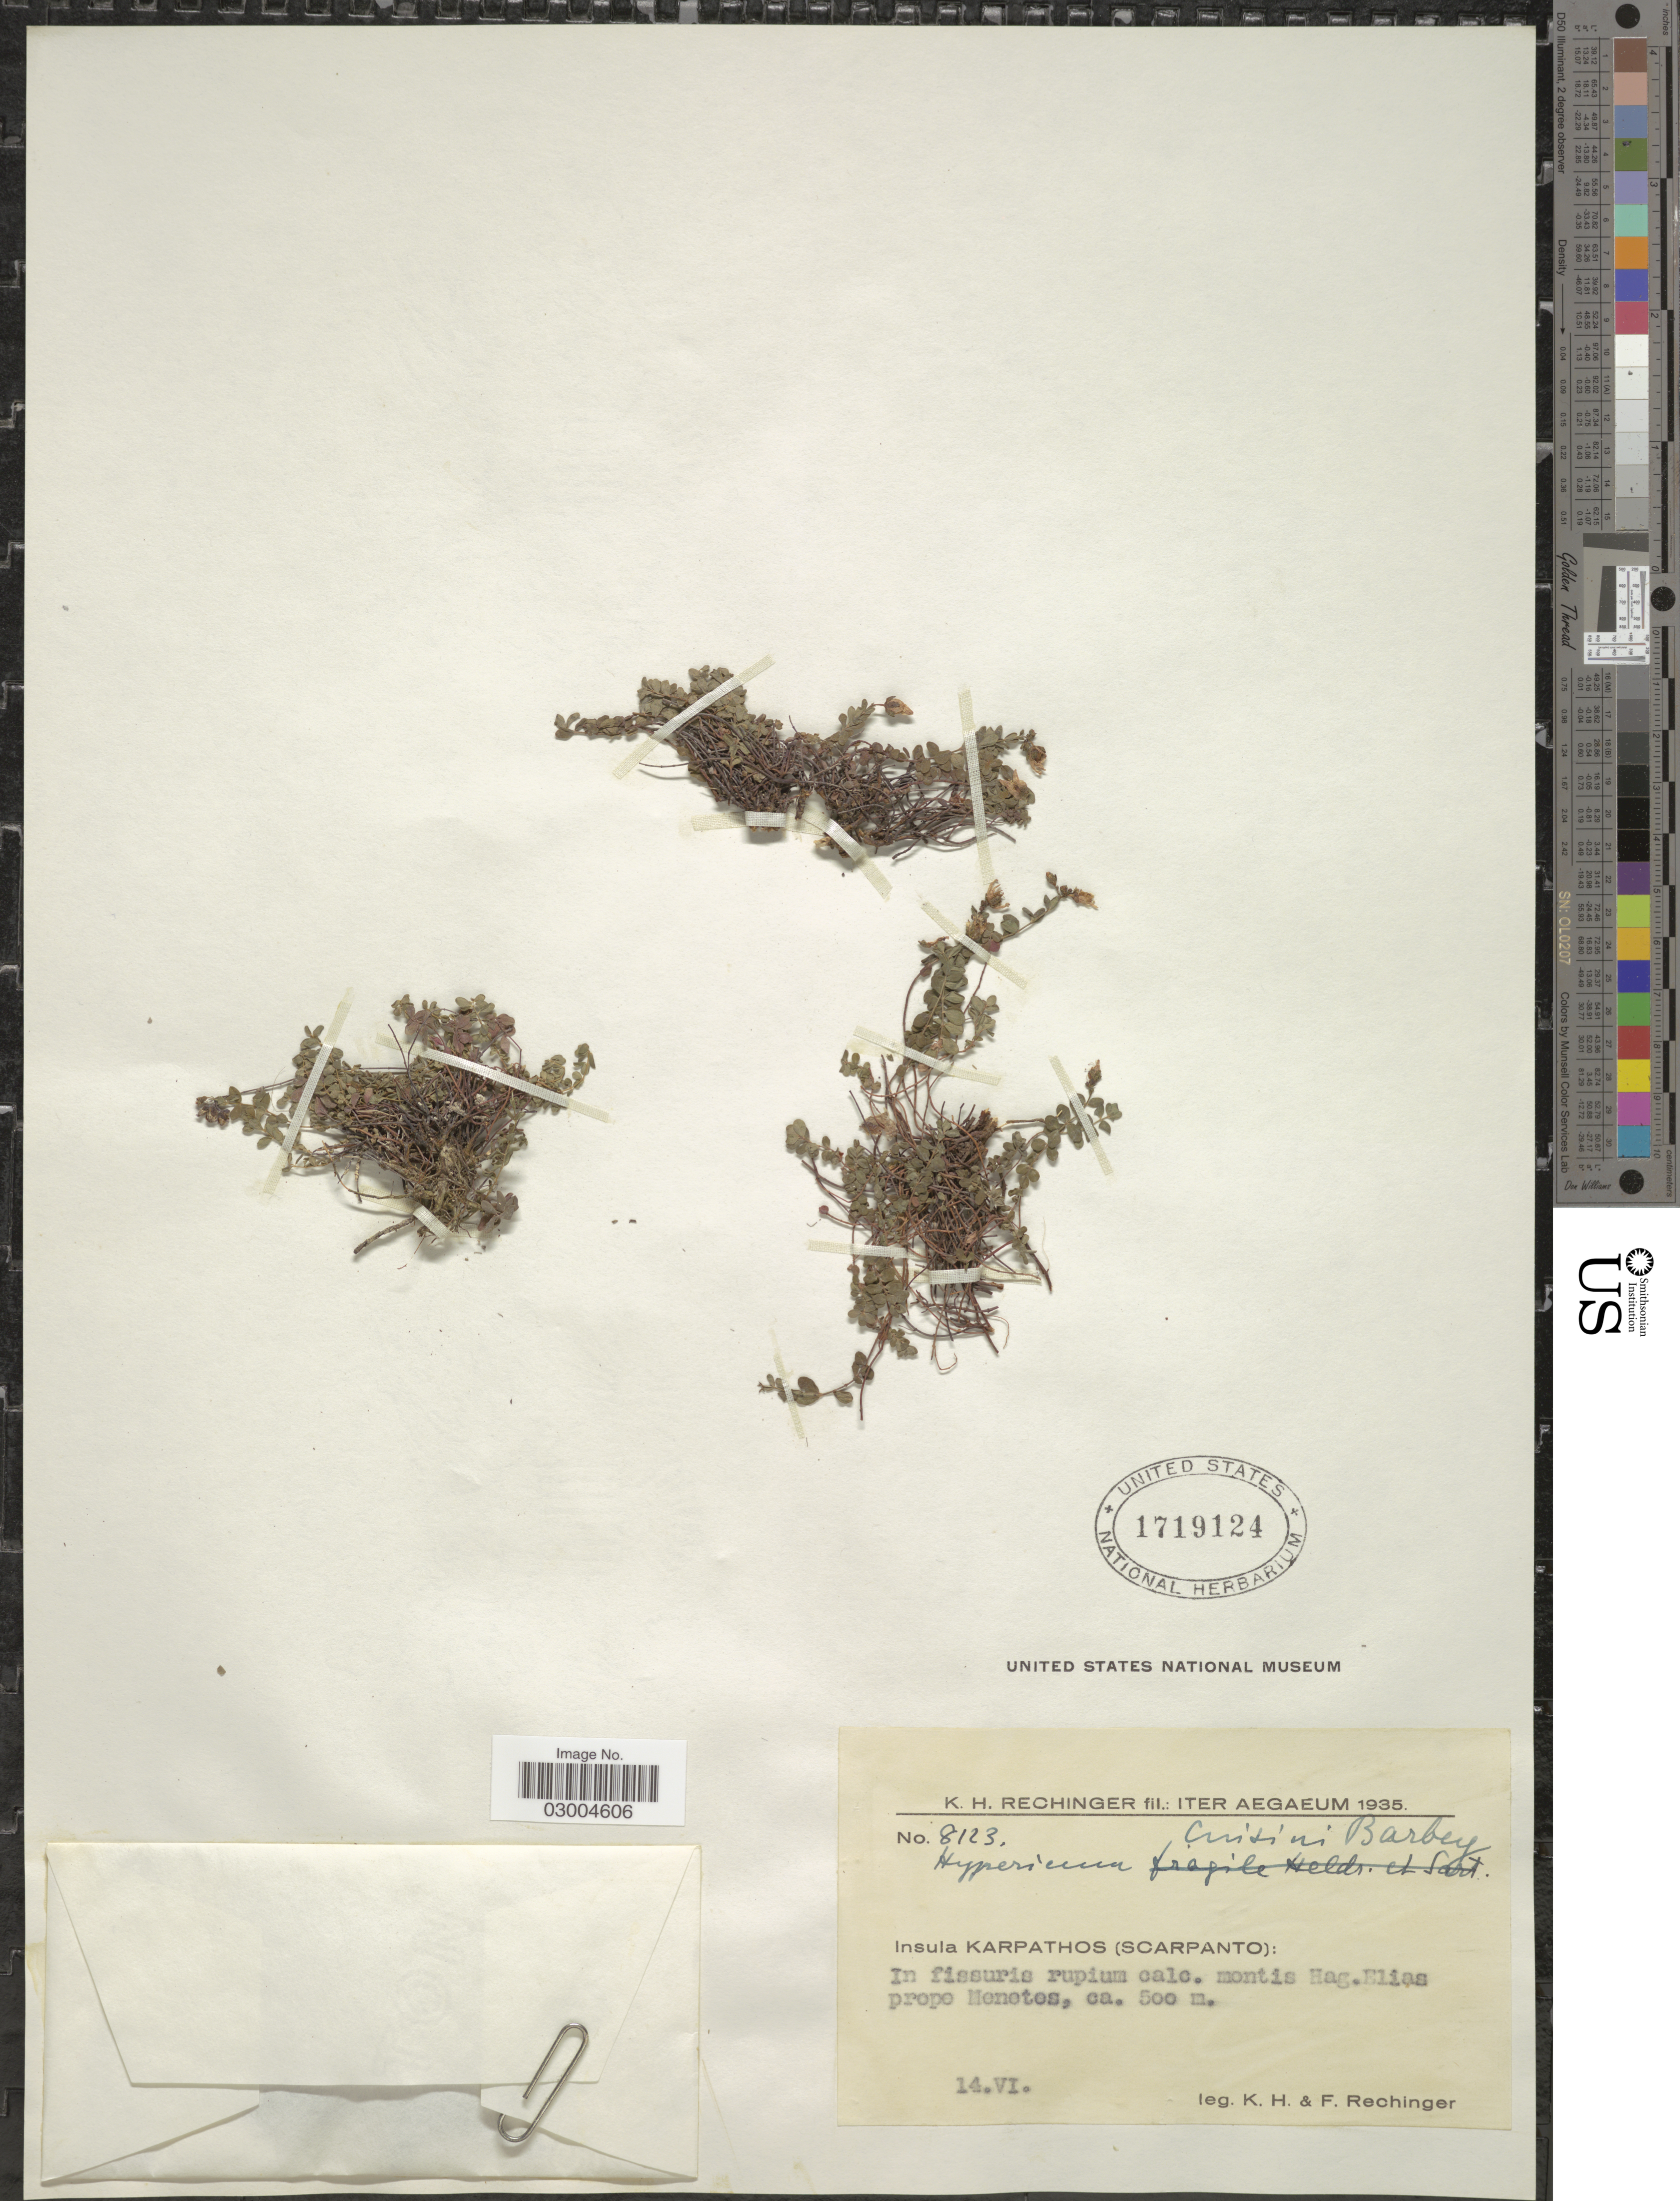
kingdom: Plantae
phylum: Tracheophyta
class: Magnoliopsida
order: Malpighiales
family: Hypericaceae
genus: Hypericum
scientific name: Hypericum cuisini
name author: Barbey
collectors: K. H. Rechinger & F. Rechinger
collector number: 8123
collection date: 1935-06-14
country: Greece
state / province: South Aegean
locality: Aegaeum. Insula Karpathos (Scarpanto): Montis Hag. Elias prope Menetes.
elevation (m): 500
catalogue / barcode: US 1719124